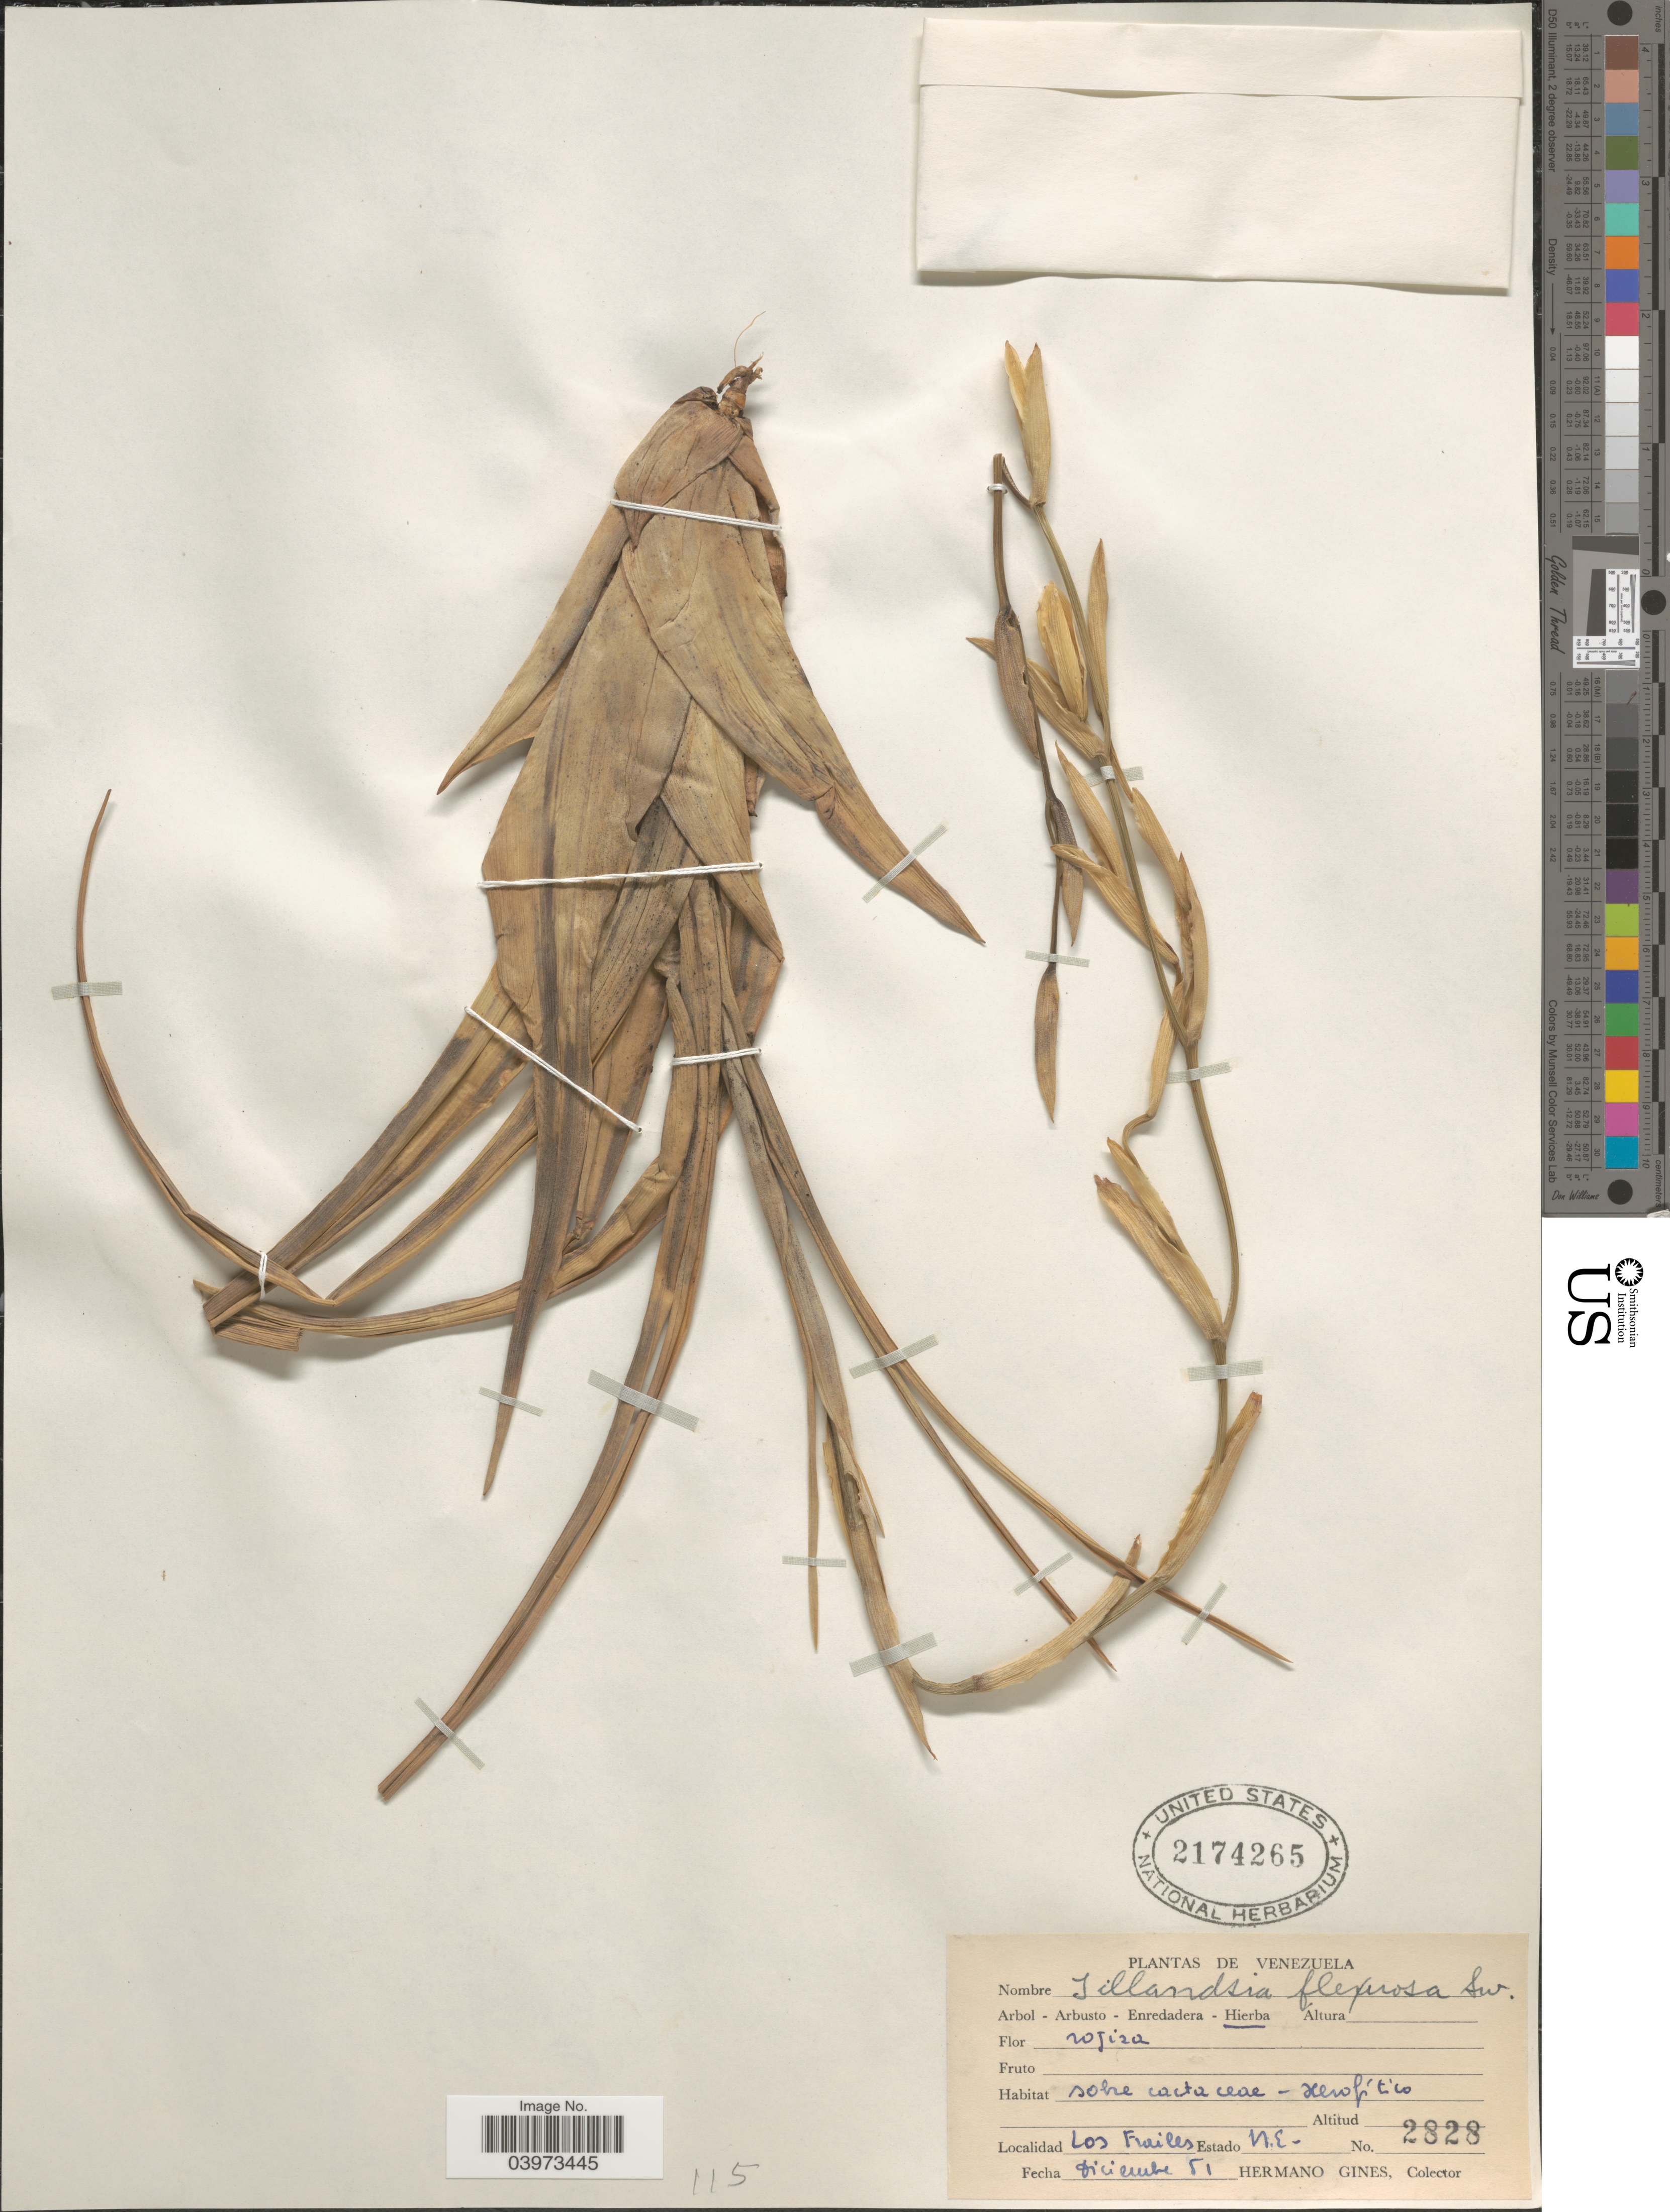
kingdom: Plantae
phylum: Tracheophyta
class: Liliopsida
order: Poales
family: Bromeliaceae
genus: Tillandsia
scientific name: Tillandsia flexuosa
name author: Sw.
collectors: Bro. Gines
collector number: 2828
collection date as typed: Transcribed d/m/y: /12/51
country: Venezuela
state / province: Nueva Esparta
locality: Los Frailes.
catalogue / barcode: US 2174265